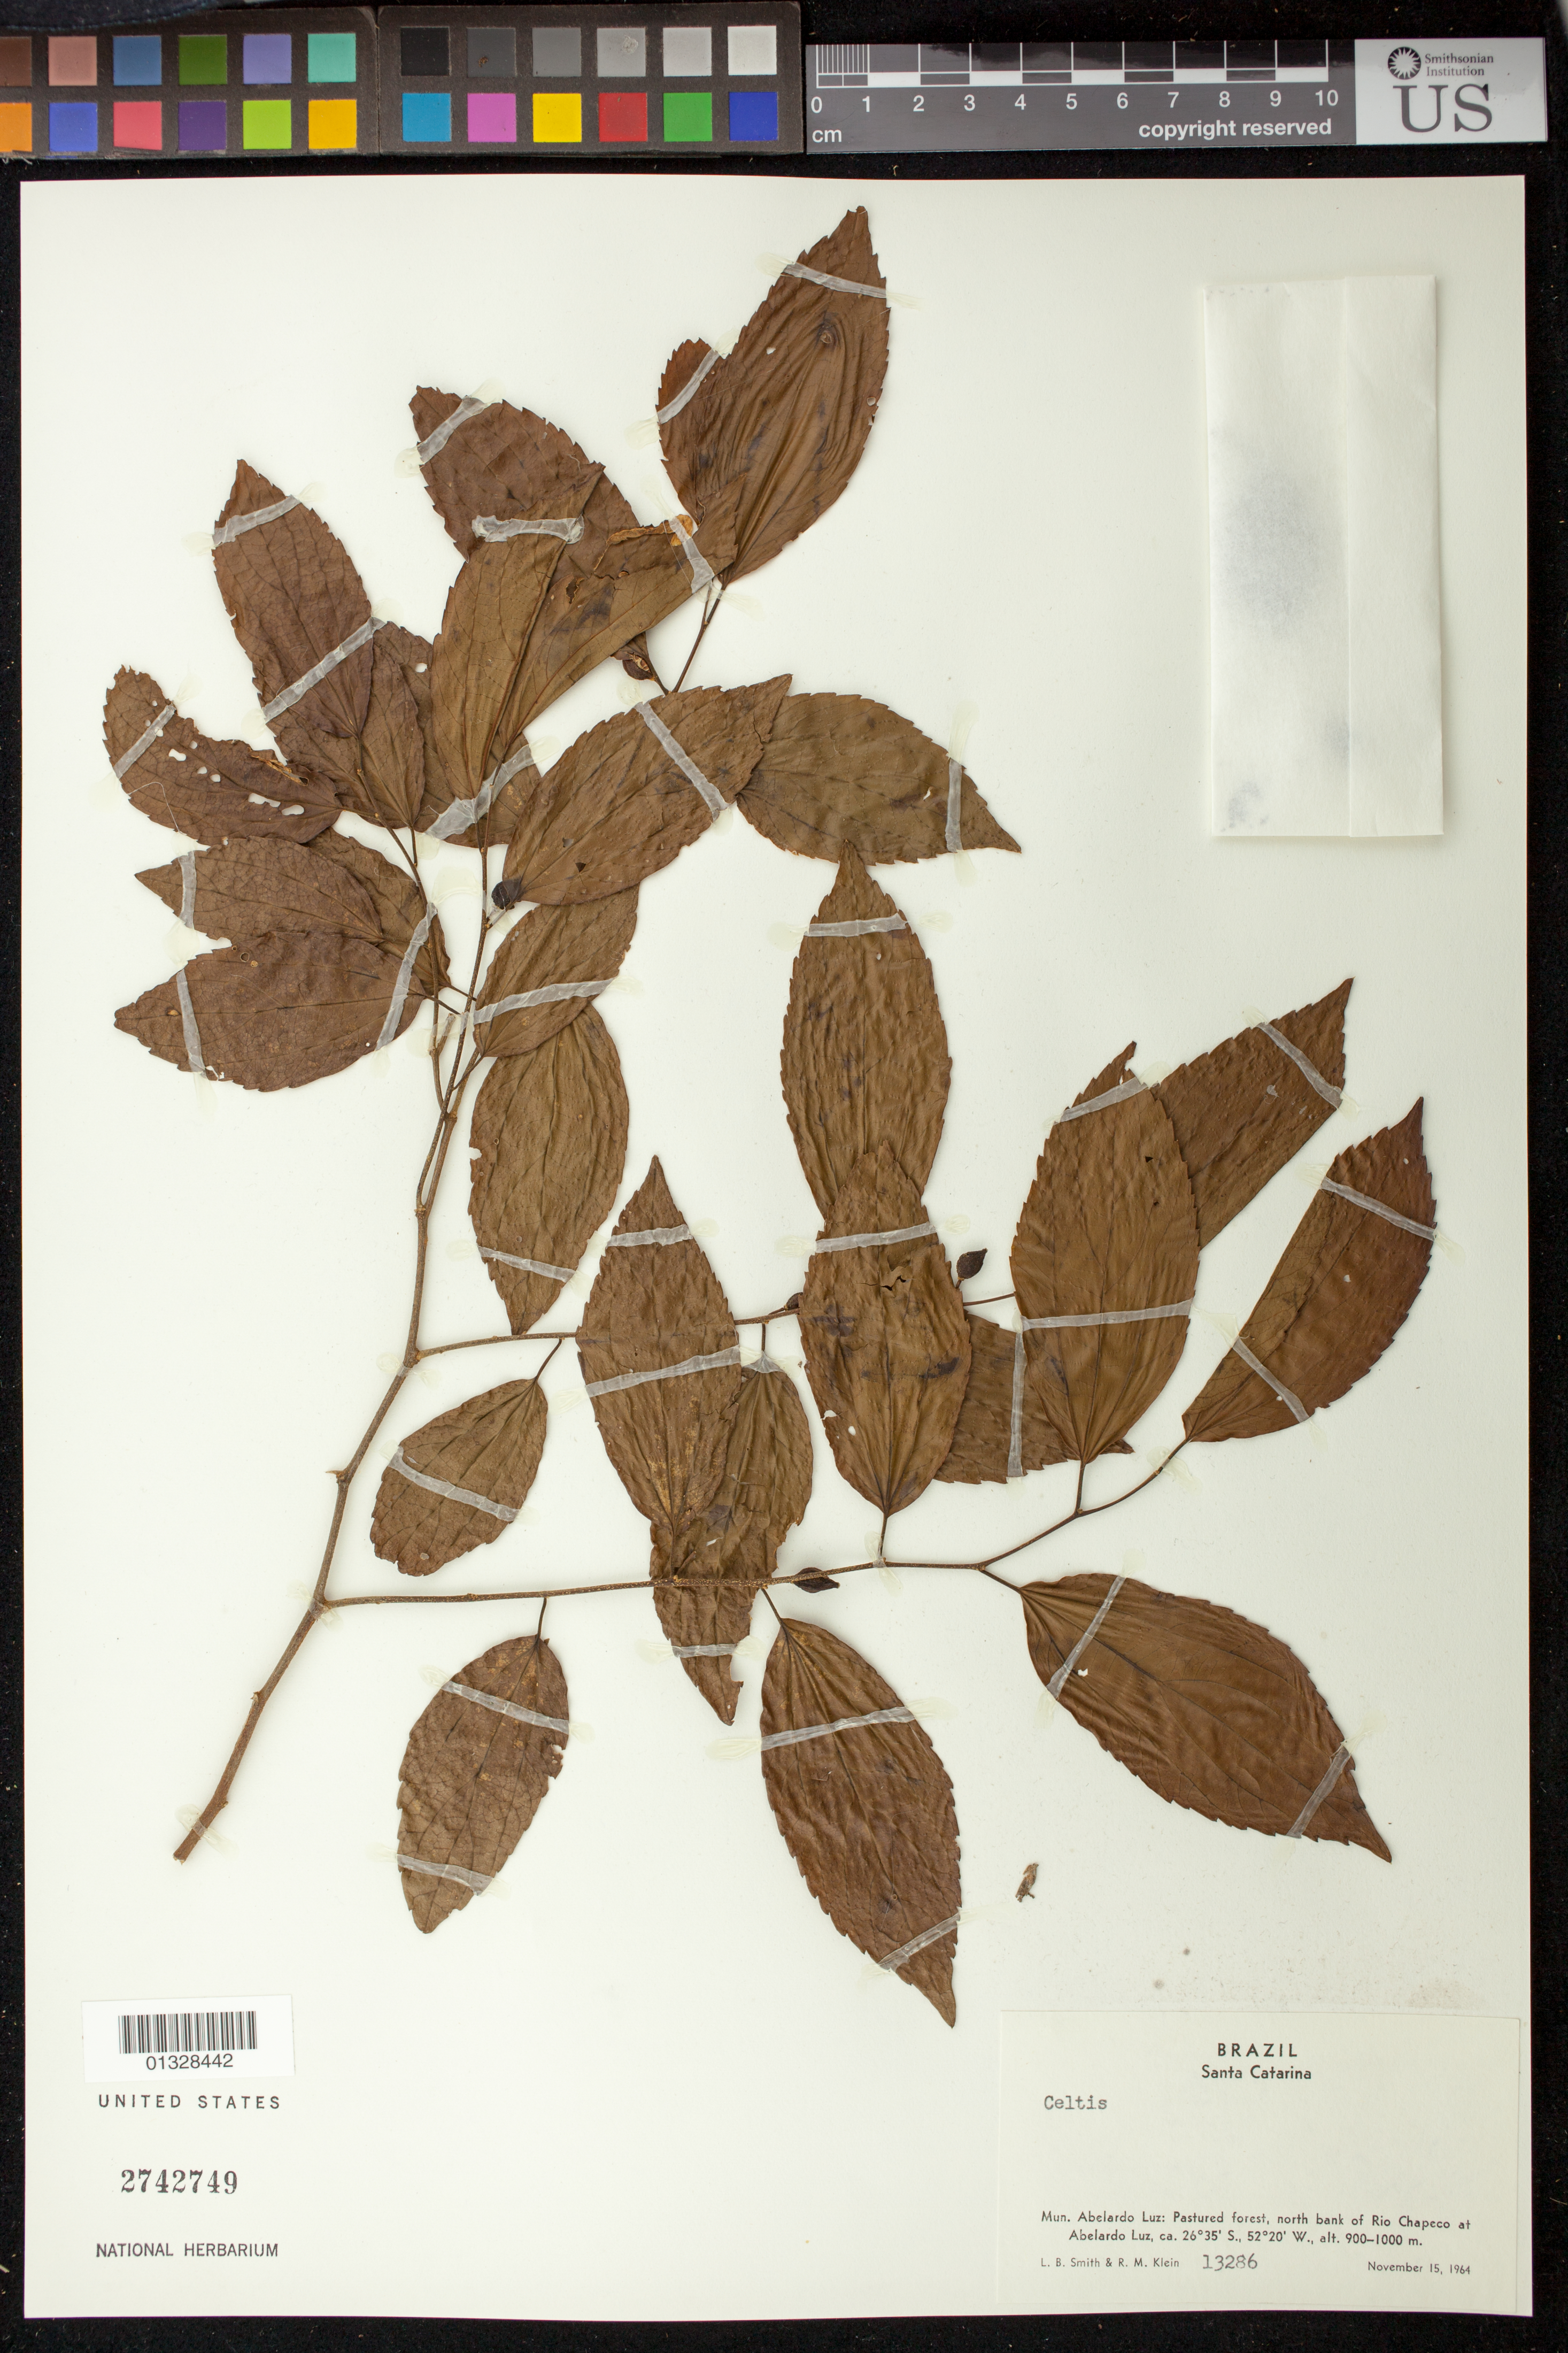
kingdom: Plantae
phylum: Tracheophyta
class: Magnoliopsida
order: Rosales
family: Cannabaceae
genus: Celtis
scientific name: Celtis sp.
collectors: L. Smith & R. M. Klein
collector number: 13286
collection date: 1964-11-15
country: Brazil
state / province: Santa Catarina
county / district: Abelardo Luz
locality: North bank of rio Chapeco at Abelardo Luz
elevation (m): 900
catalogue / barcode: US 2742749